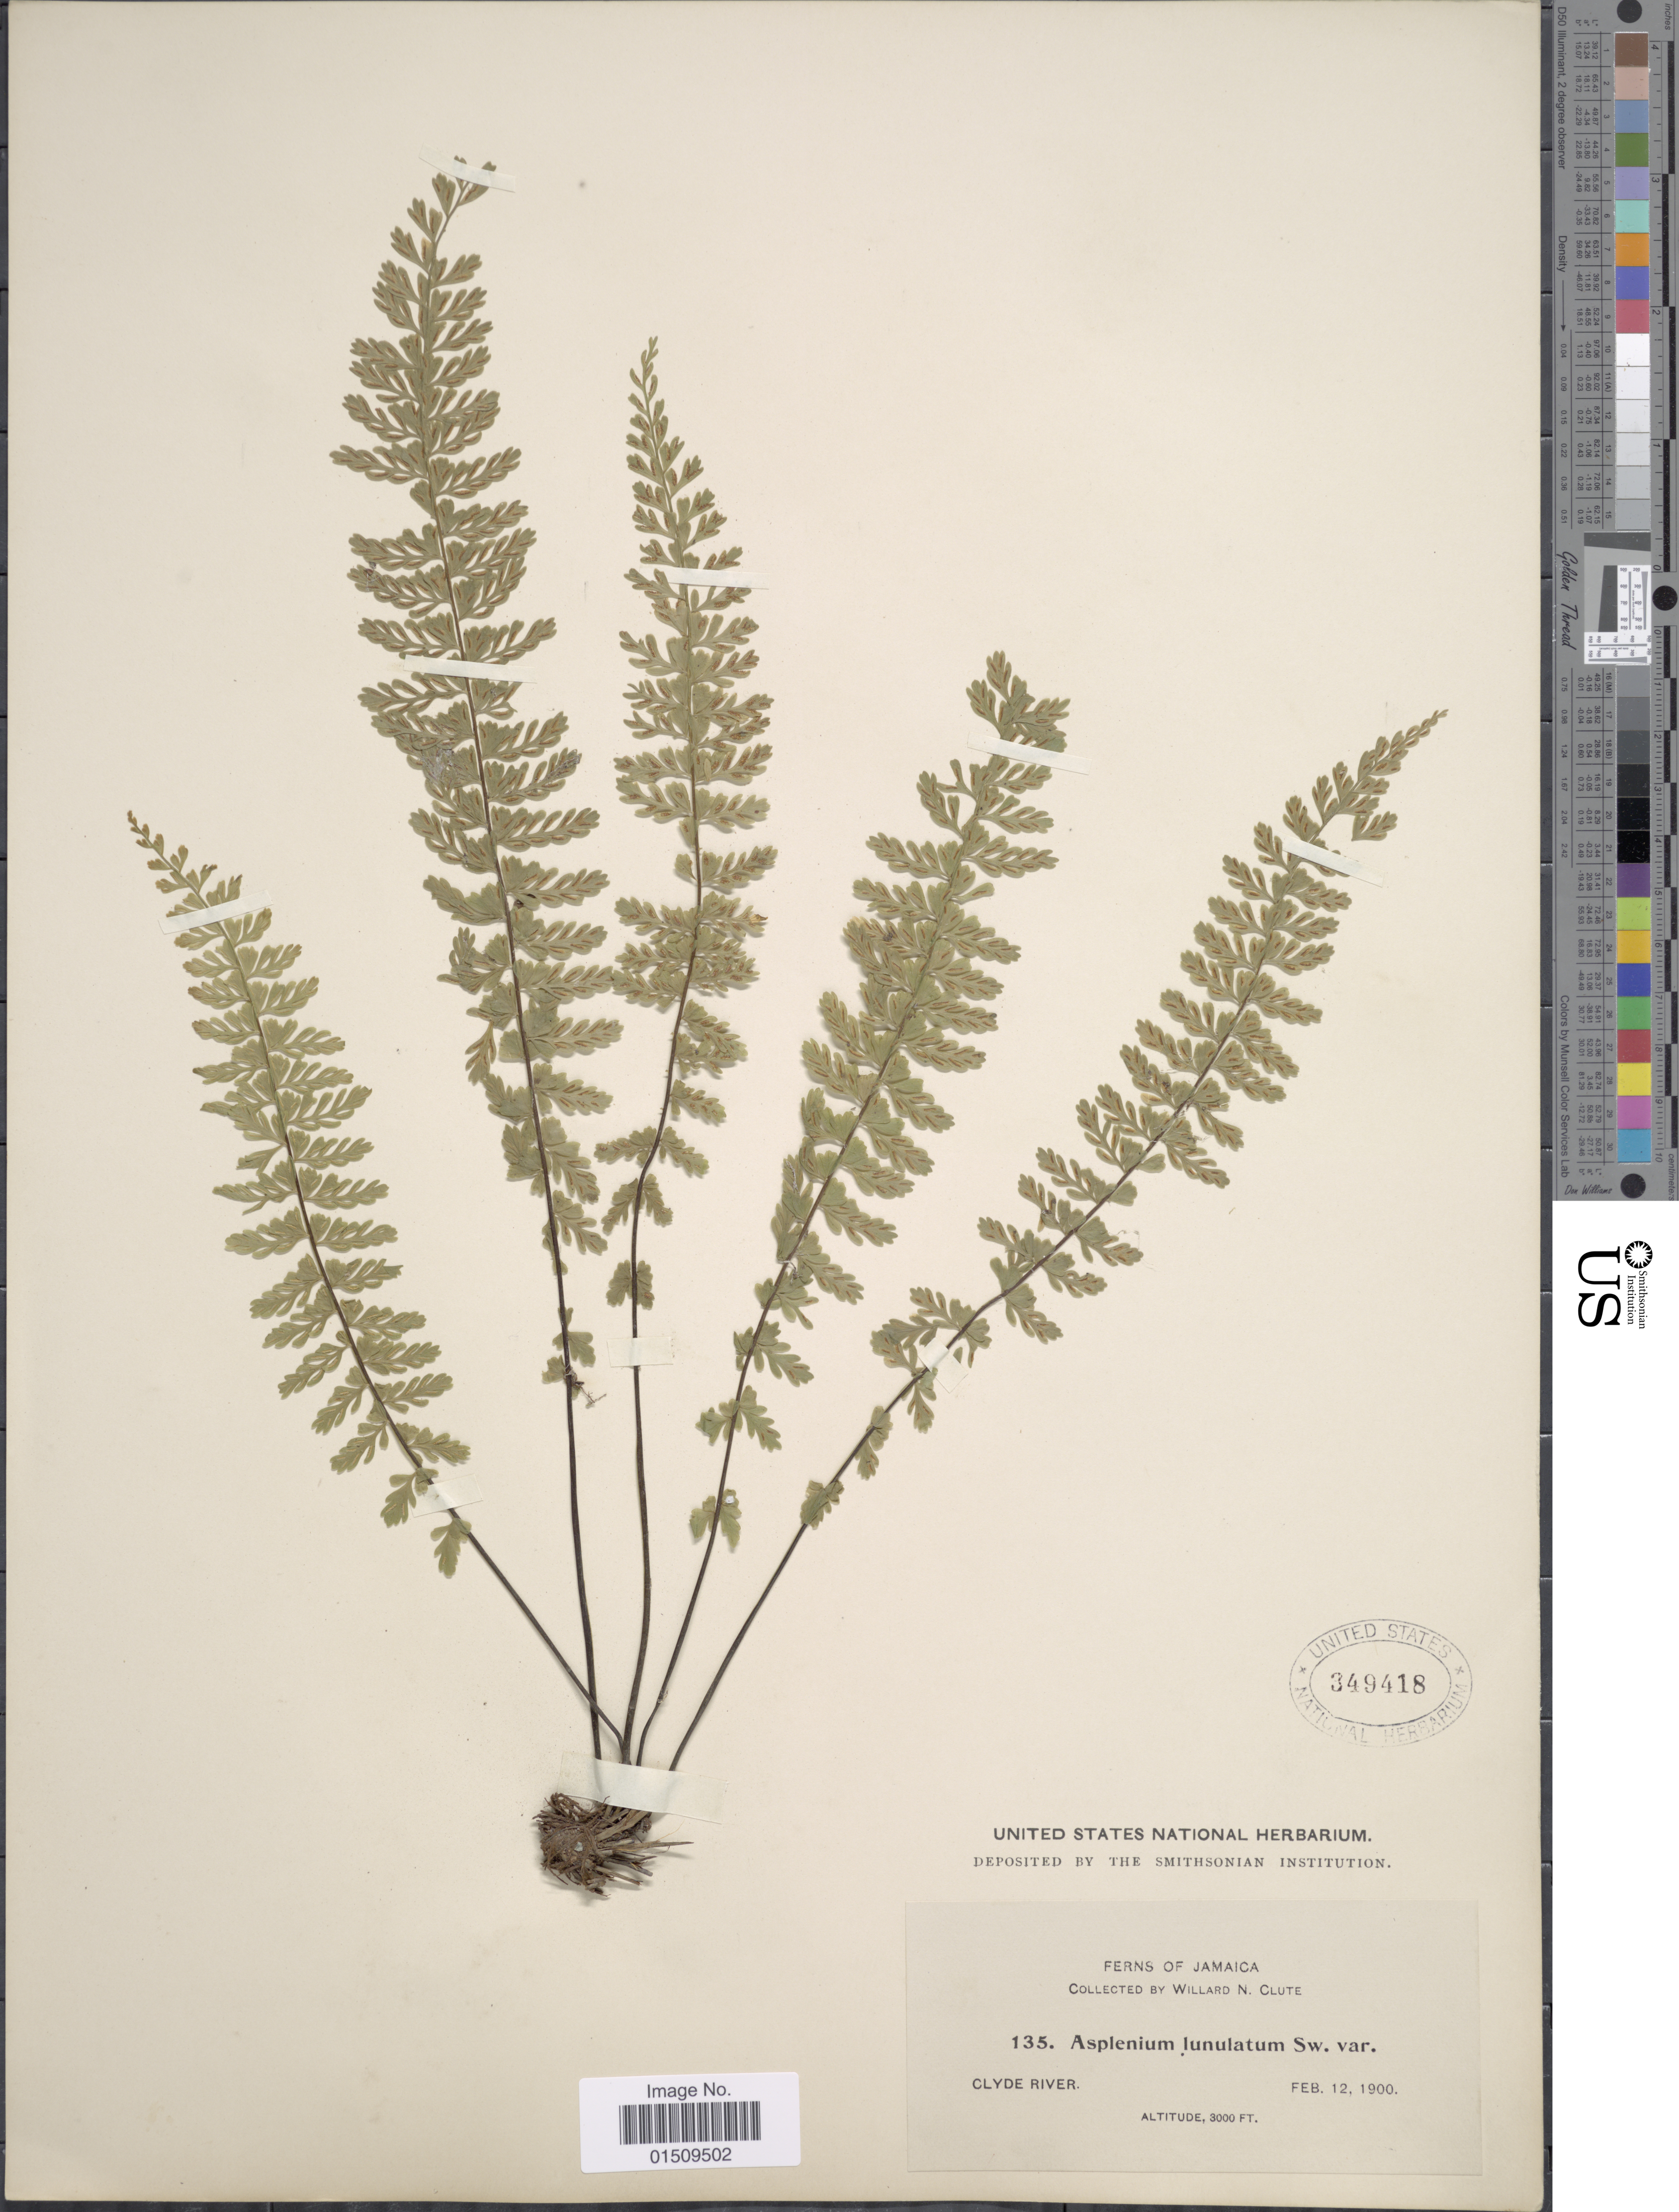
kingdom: Plantae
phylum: Tracheophyta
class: Polypodiopsida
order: Polypodiales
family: Aspleniaceae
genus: Asplenium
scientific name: Asplenium sciadophilum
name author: Proctor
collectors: W. N. Clute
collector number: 135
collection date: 1900-02-12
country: Jamaica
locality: Jamaica, Clyde River.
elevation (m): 914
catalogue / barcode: US 349418